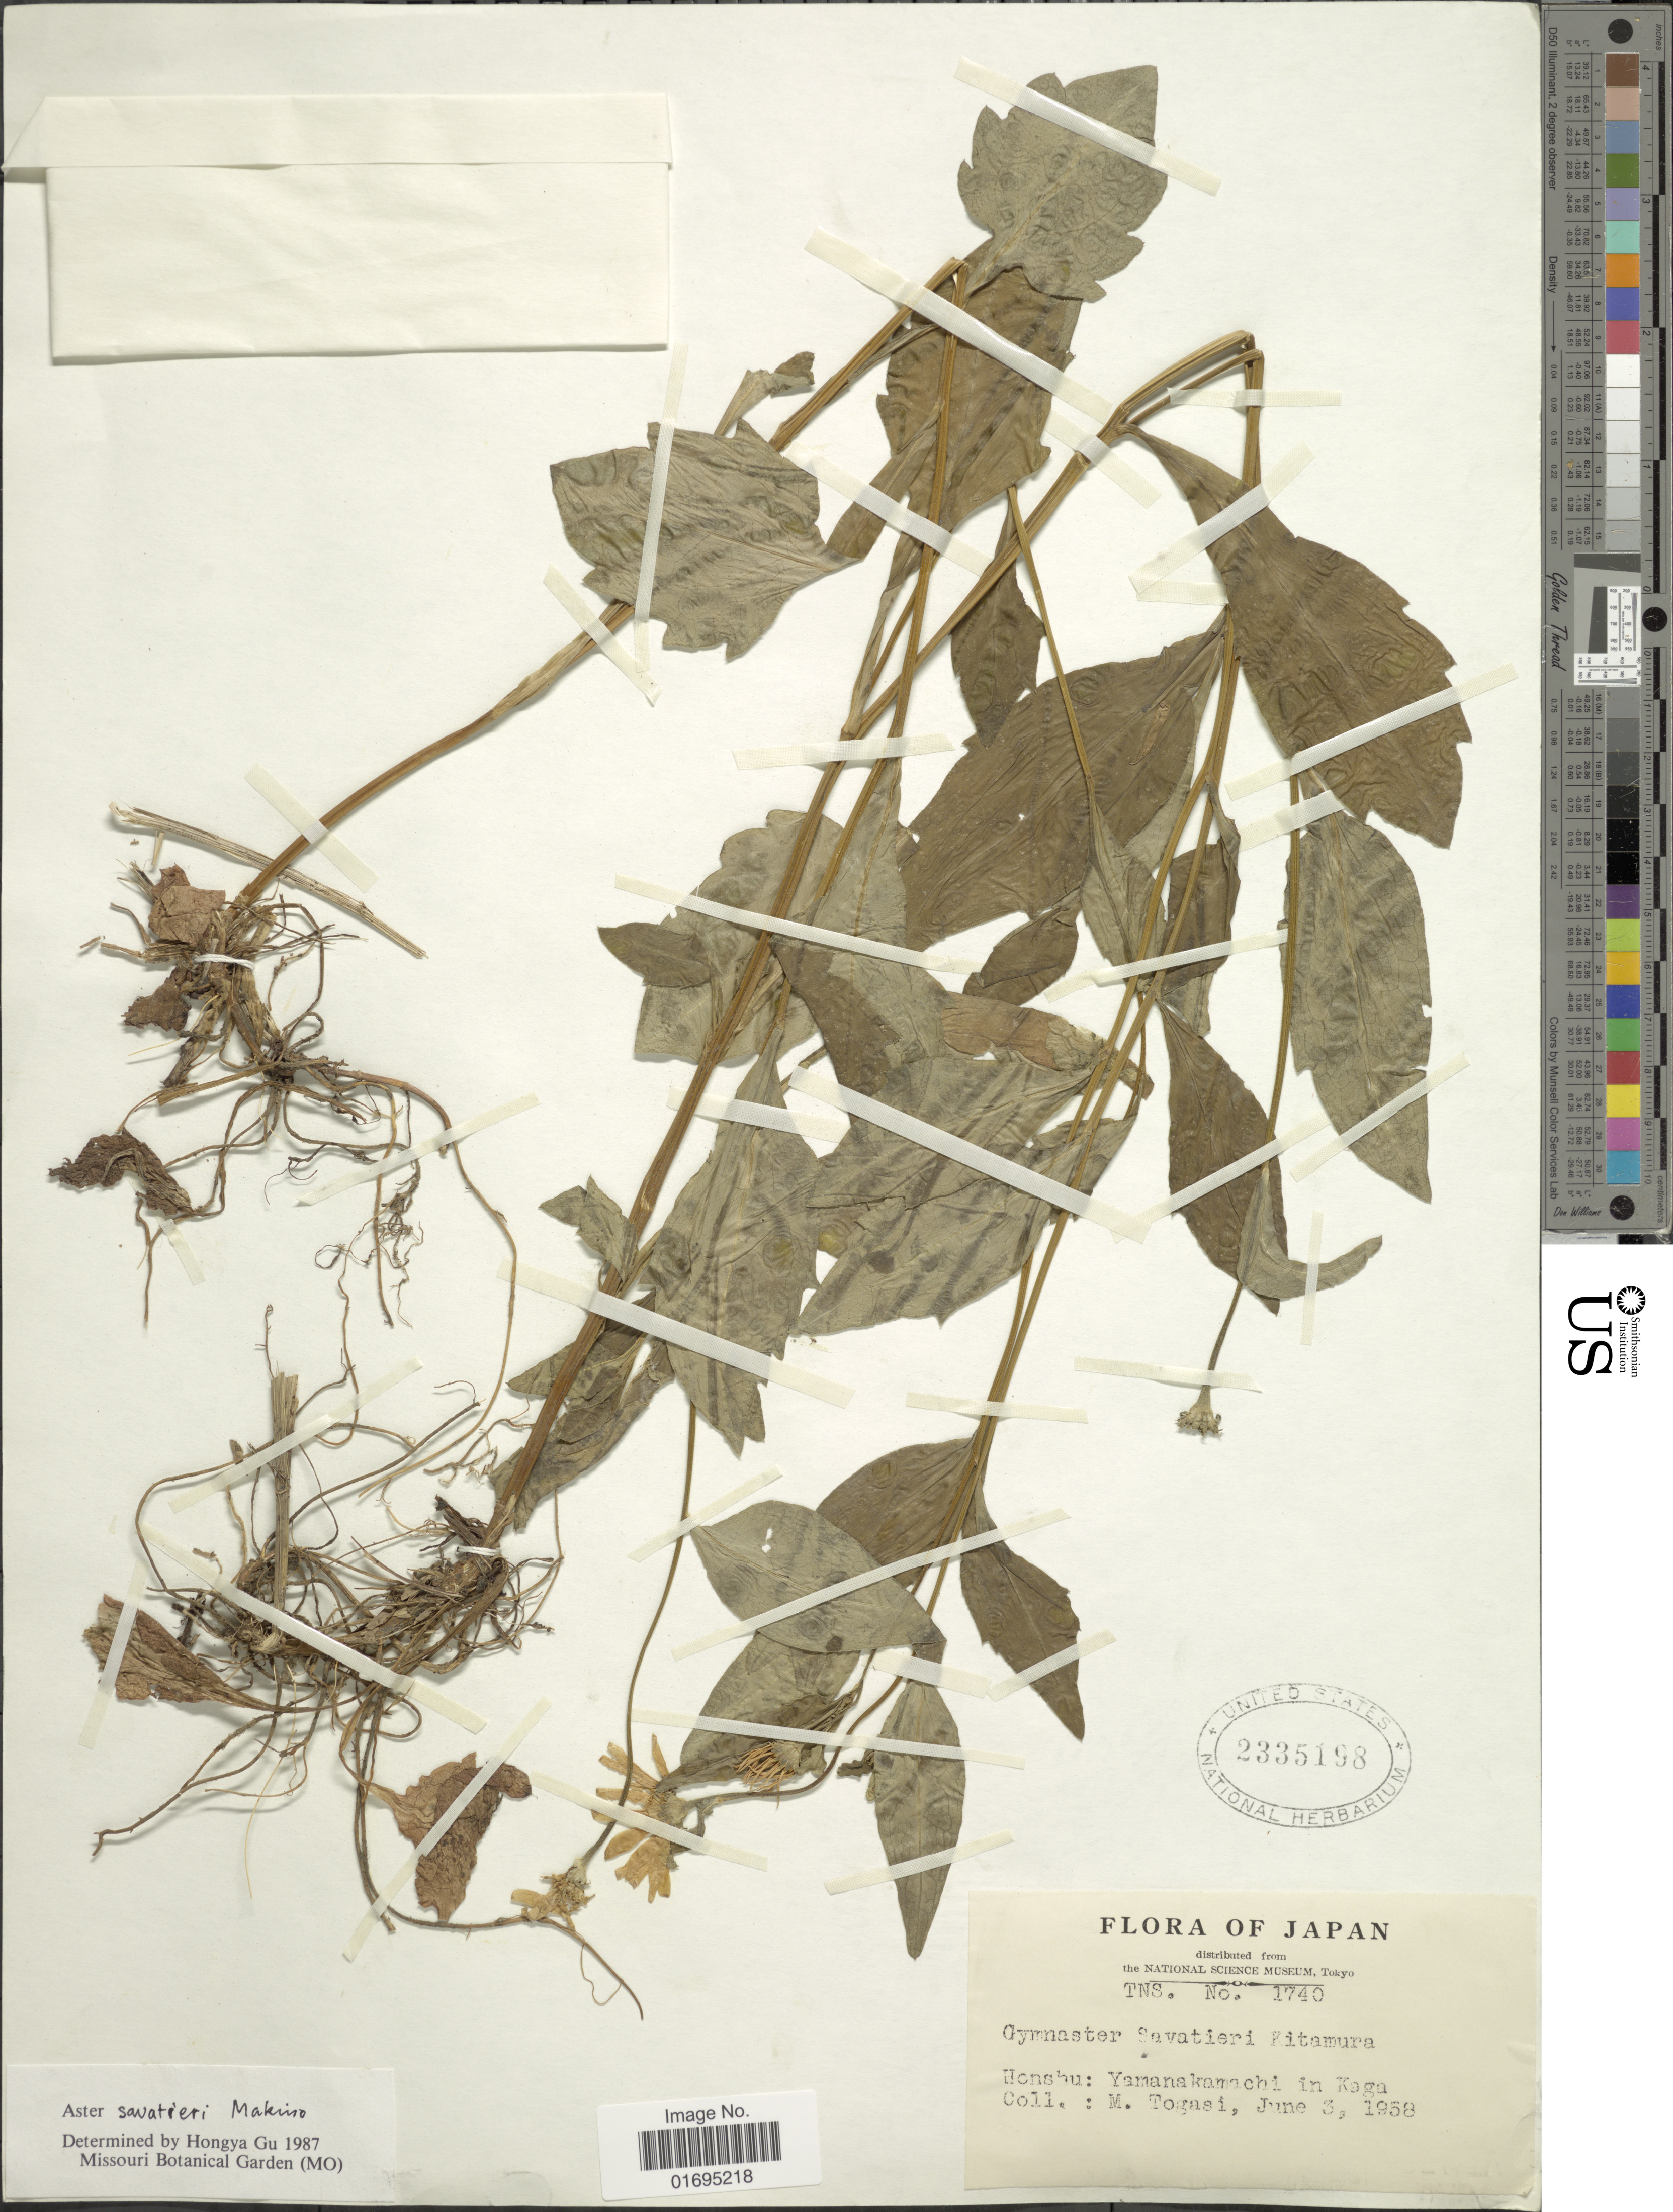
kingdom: Plantae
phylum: Tracheophyta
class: Magnoliopsida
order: Asterales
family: Asteraceae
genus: Miyamayomena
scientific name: Miyamayomena savatieri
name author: (Makino) Kitam.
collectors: M. Togasi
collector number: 1740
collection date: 1958-06-03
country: Japan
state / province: Isikawa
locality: Honshu: Yamanakamachi in Kaga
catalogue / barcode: US 2335198